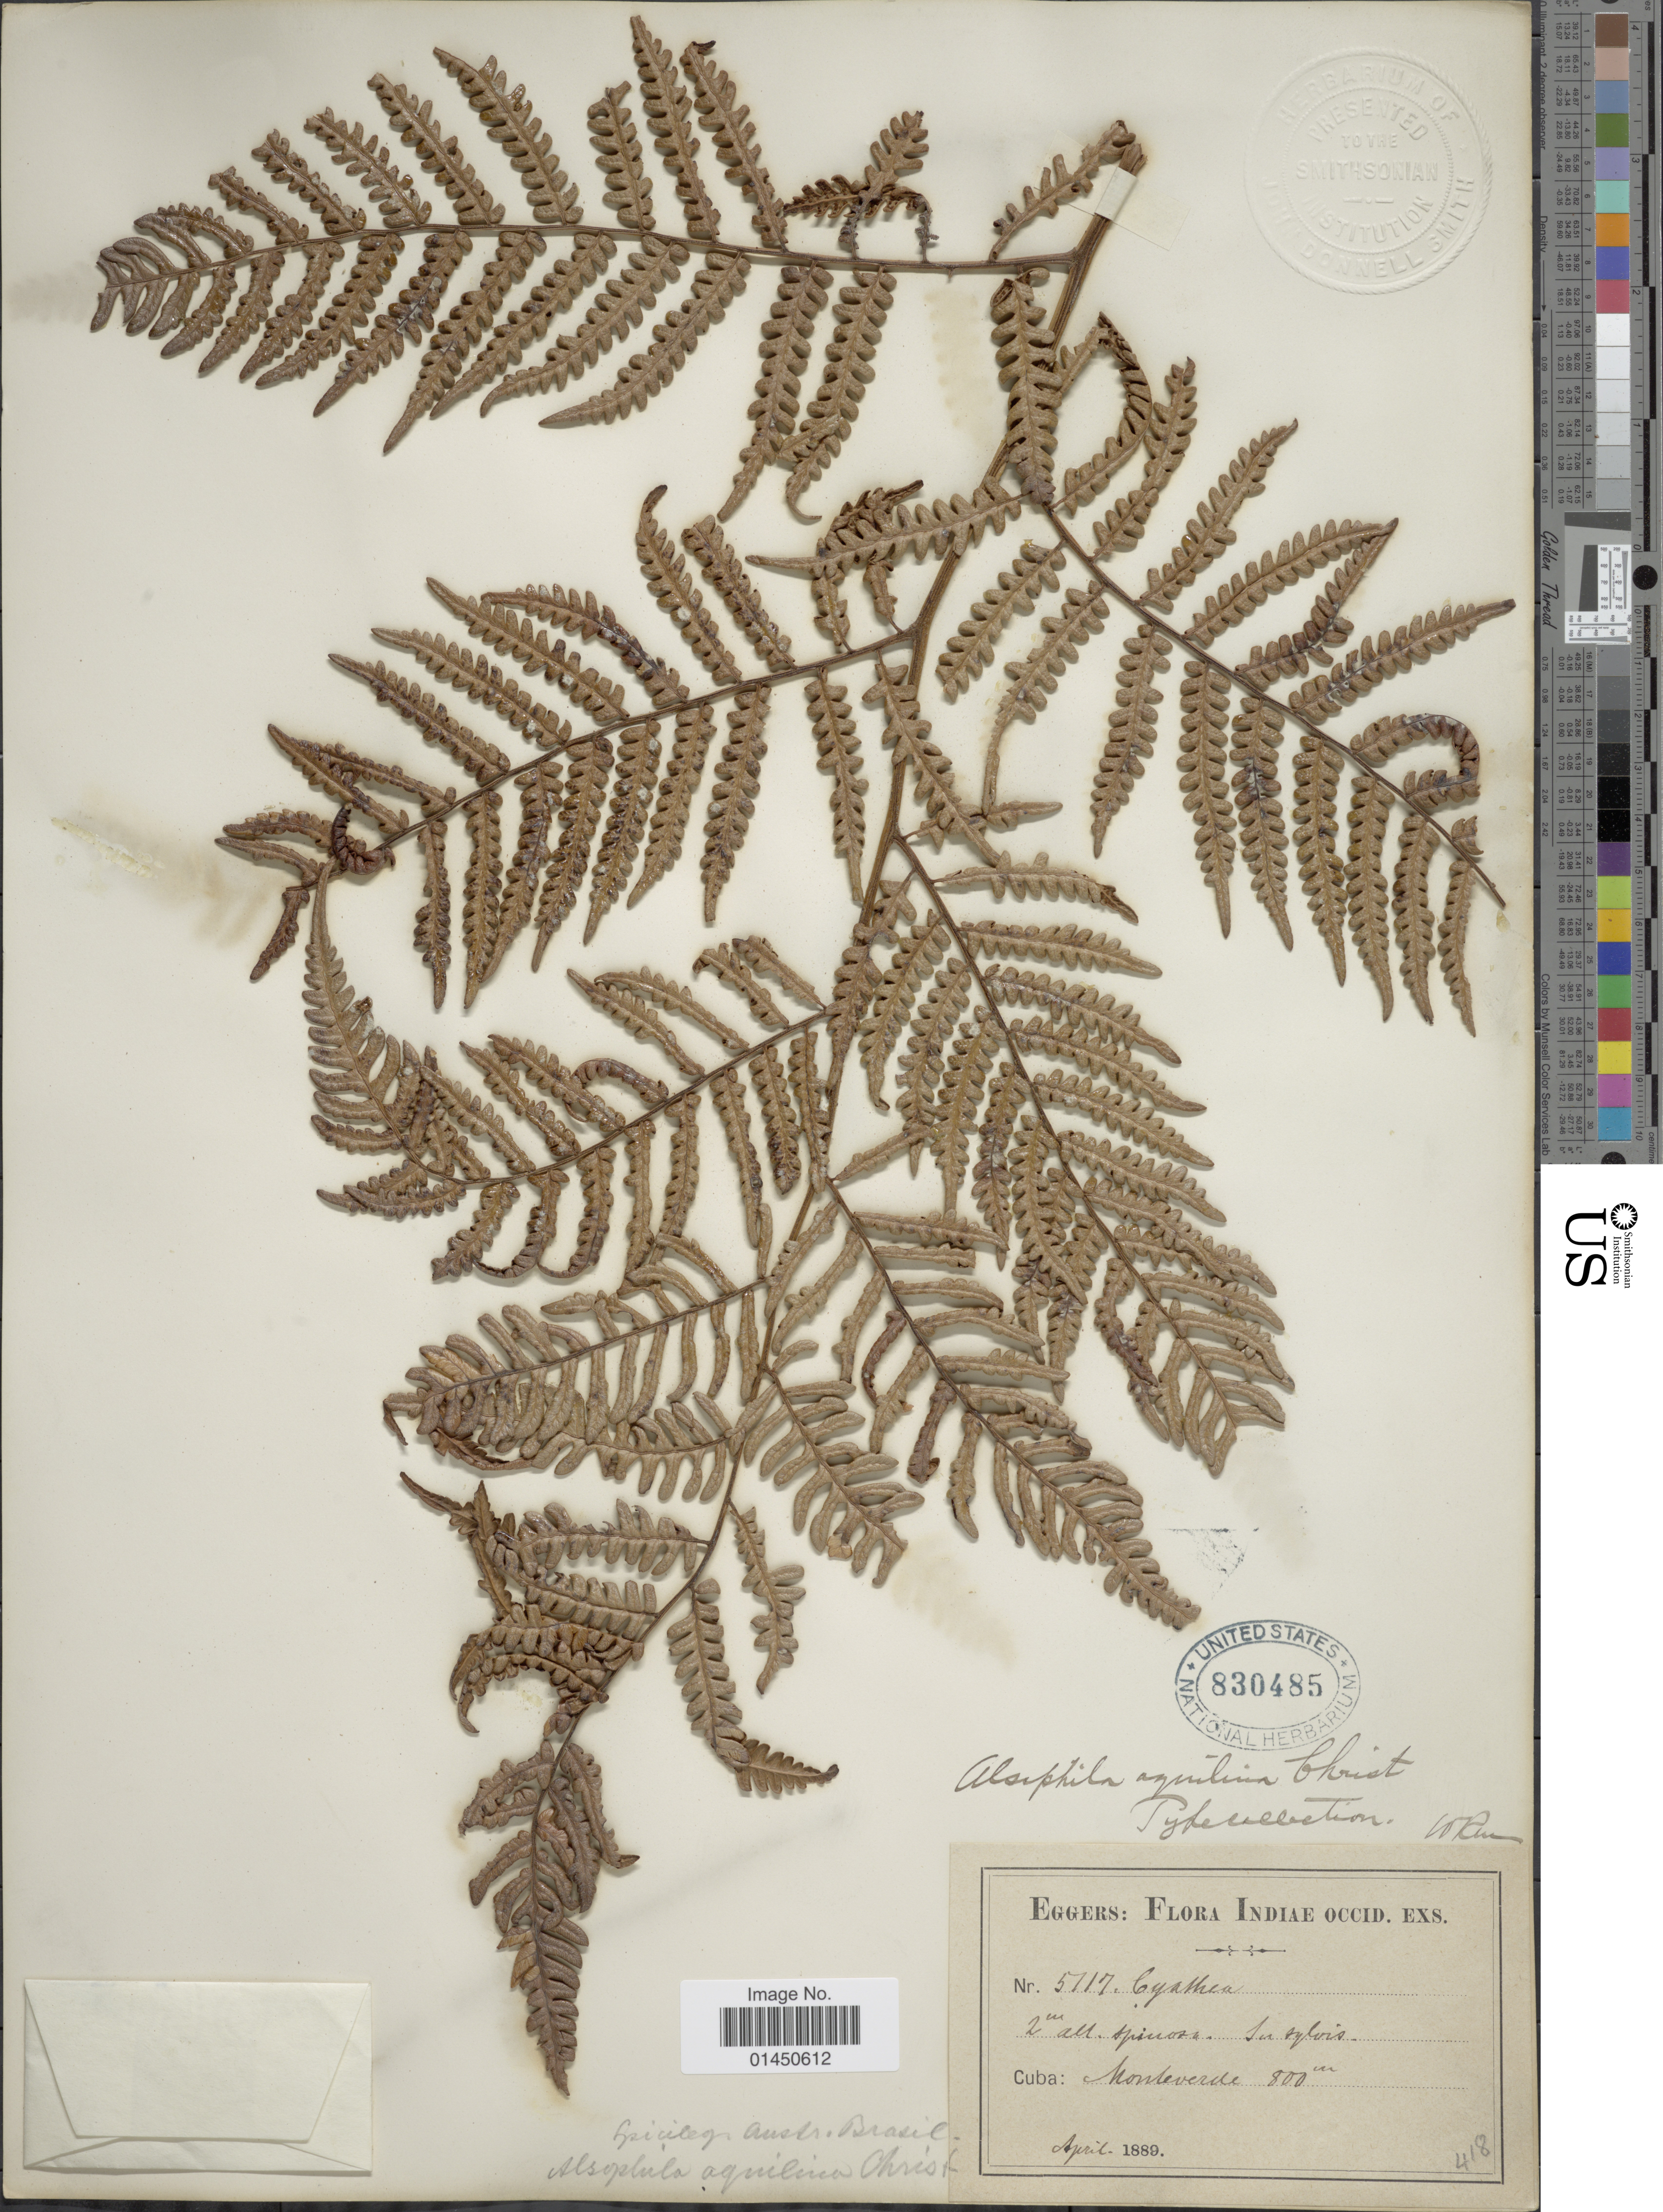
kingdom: Plantae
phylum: Tracheophyta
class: Polypodiopsida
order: Cyatheales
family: Cyatheaceae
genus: Cyathea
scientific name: Cyathea parvula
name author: (Jenman) Domin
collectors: H. F. A. von Eggers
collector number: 5717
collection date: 1889-04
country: Cuba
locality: Monteverde, Indiae Occid.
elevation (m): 800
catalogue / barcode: US 830485